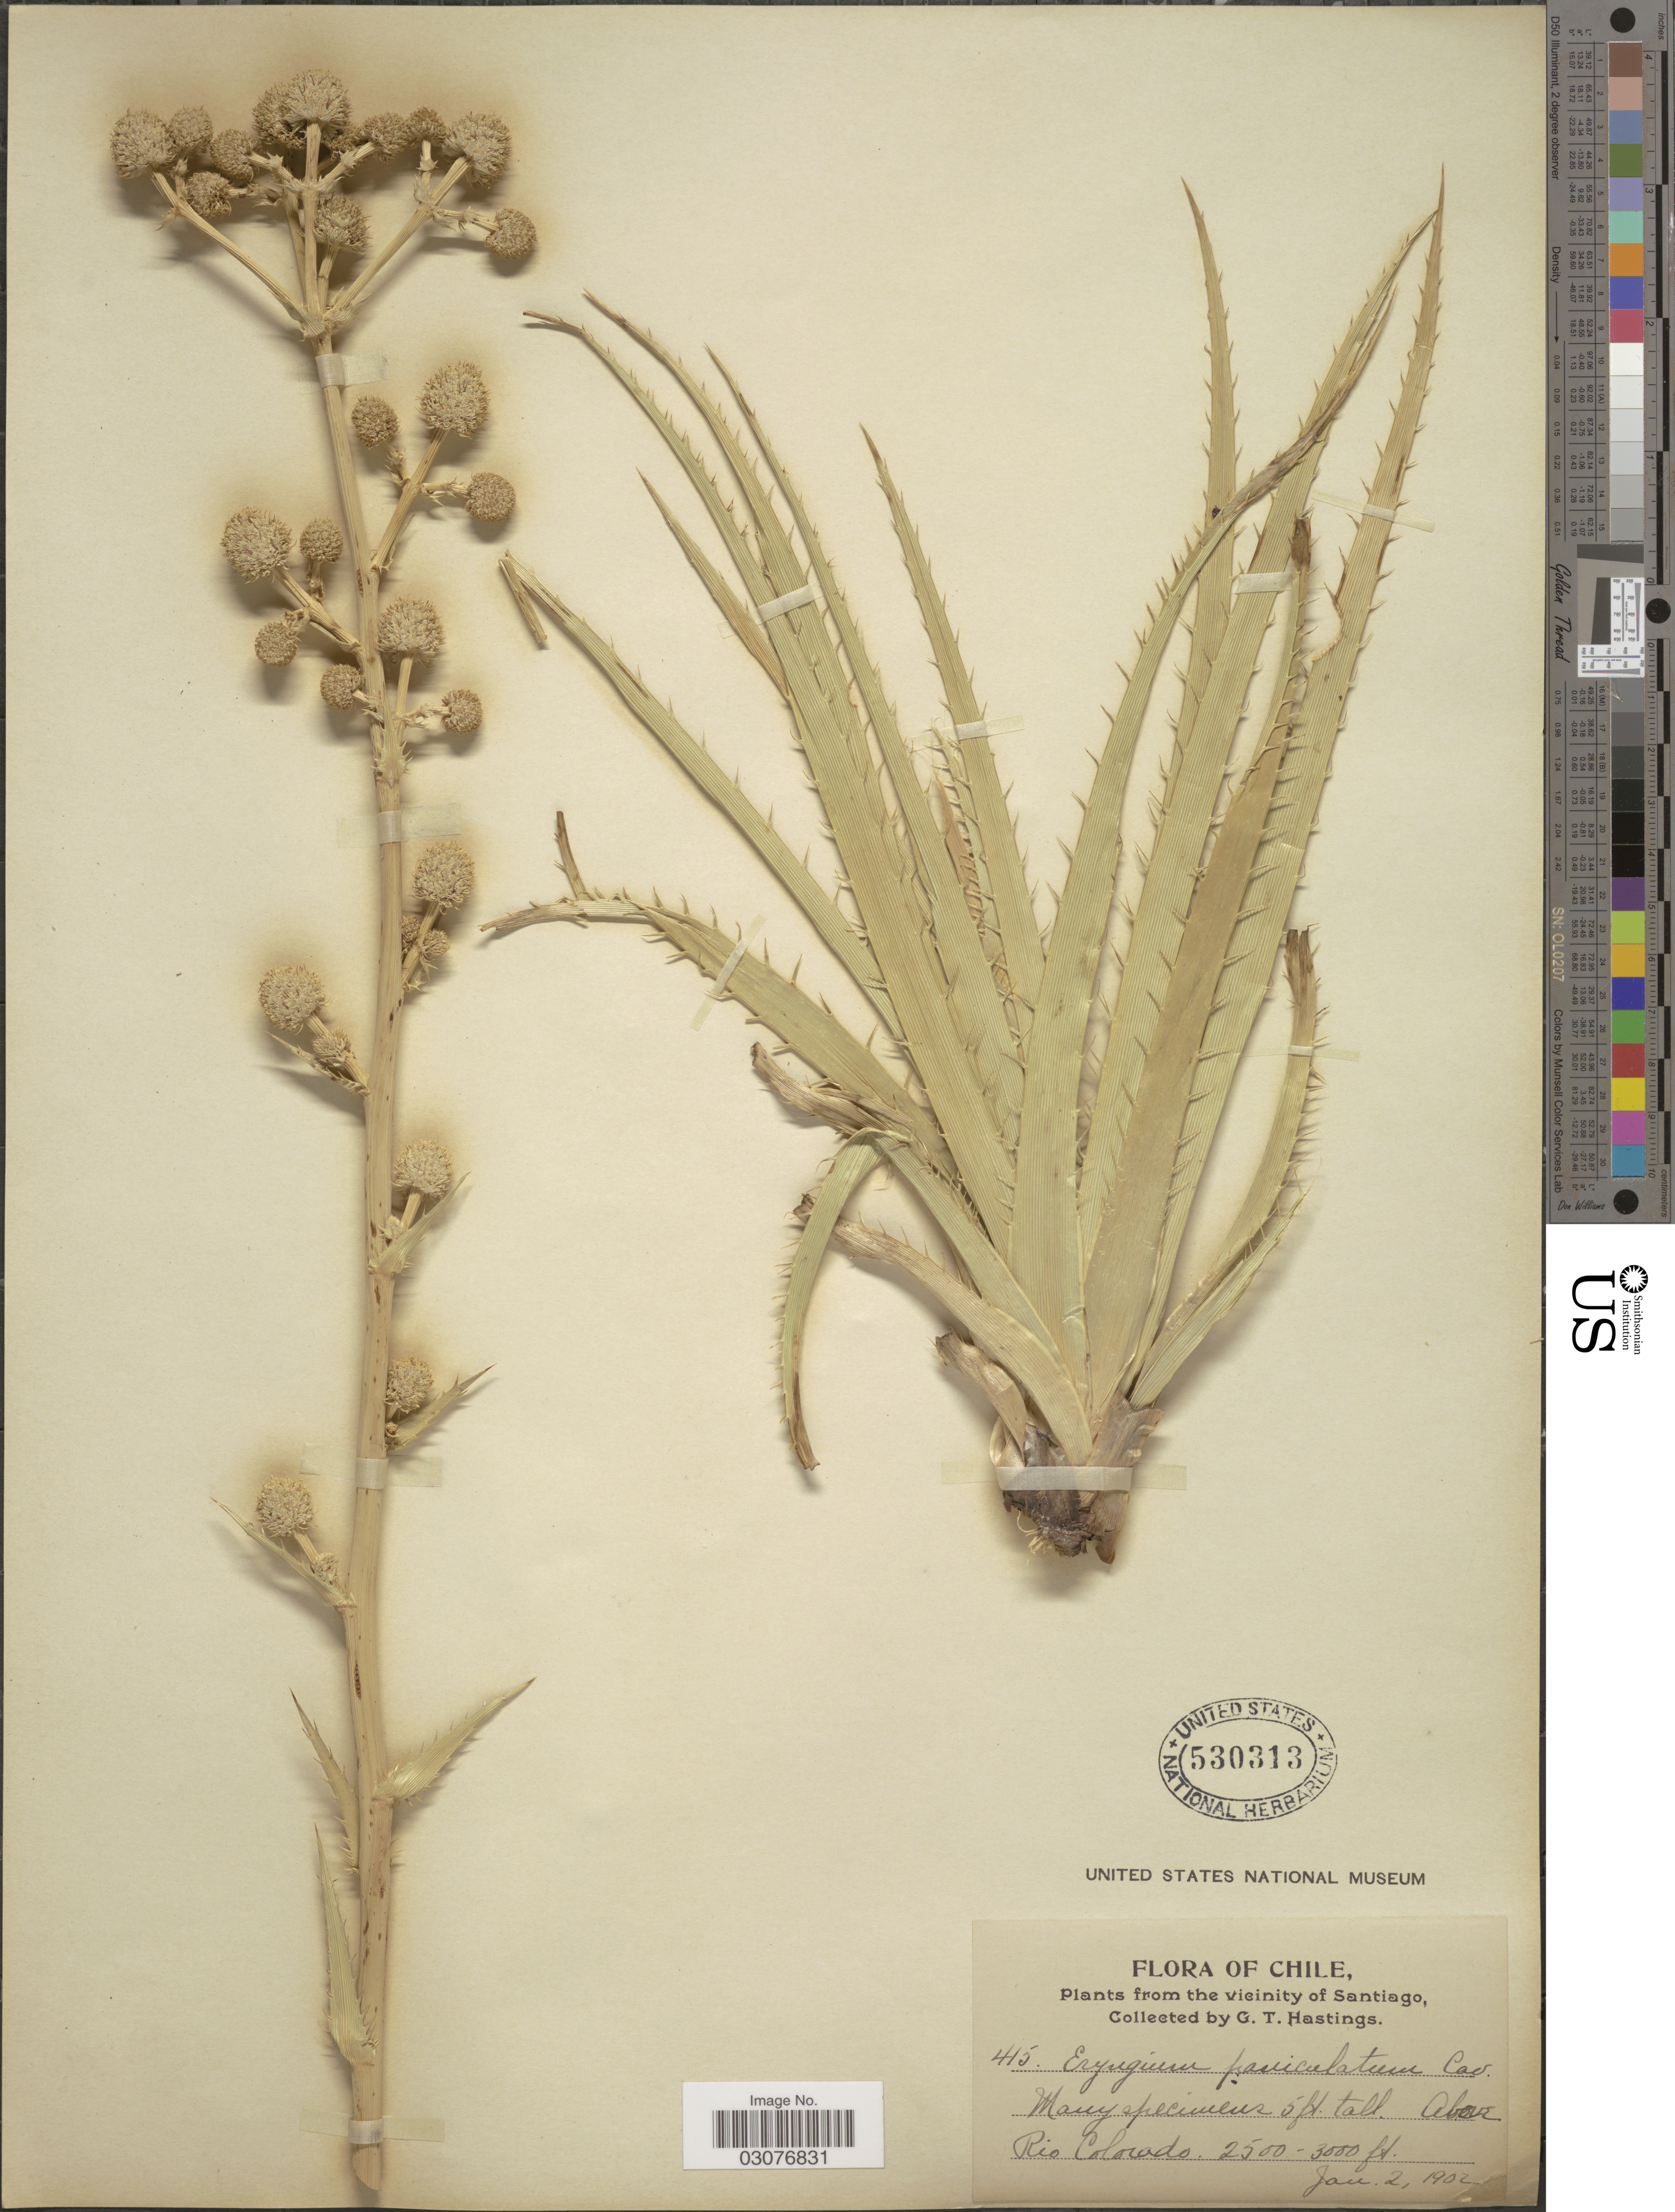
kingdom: Plantae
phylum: Tracheophyta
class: Magnoliopsida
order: Apiales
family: Apiaceae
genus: Eryngium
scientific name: Eryngium paniculatum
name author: Dombey ex Cav. & F. Delaroche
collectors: G. Hastings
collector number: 415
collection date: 1902-01-02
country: Chile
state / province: Región Metropolitana (RM)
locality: Vicinity of Santiago. Rio Colorado.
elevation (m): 762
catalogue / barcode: US 530313